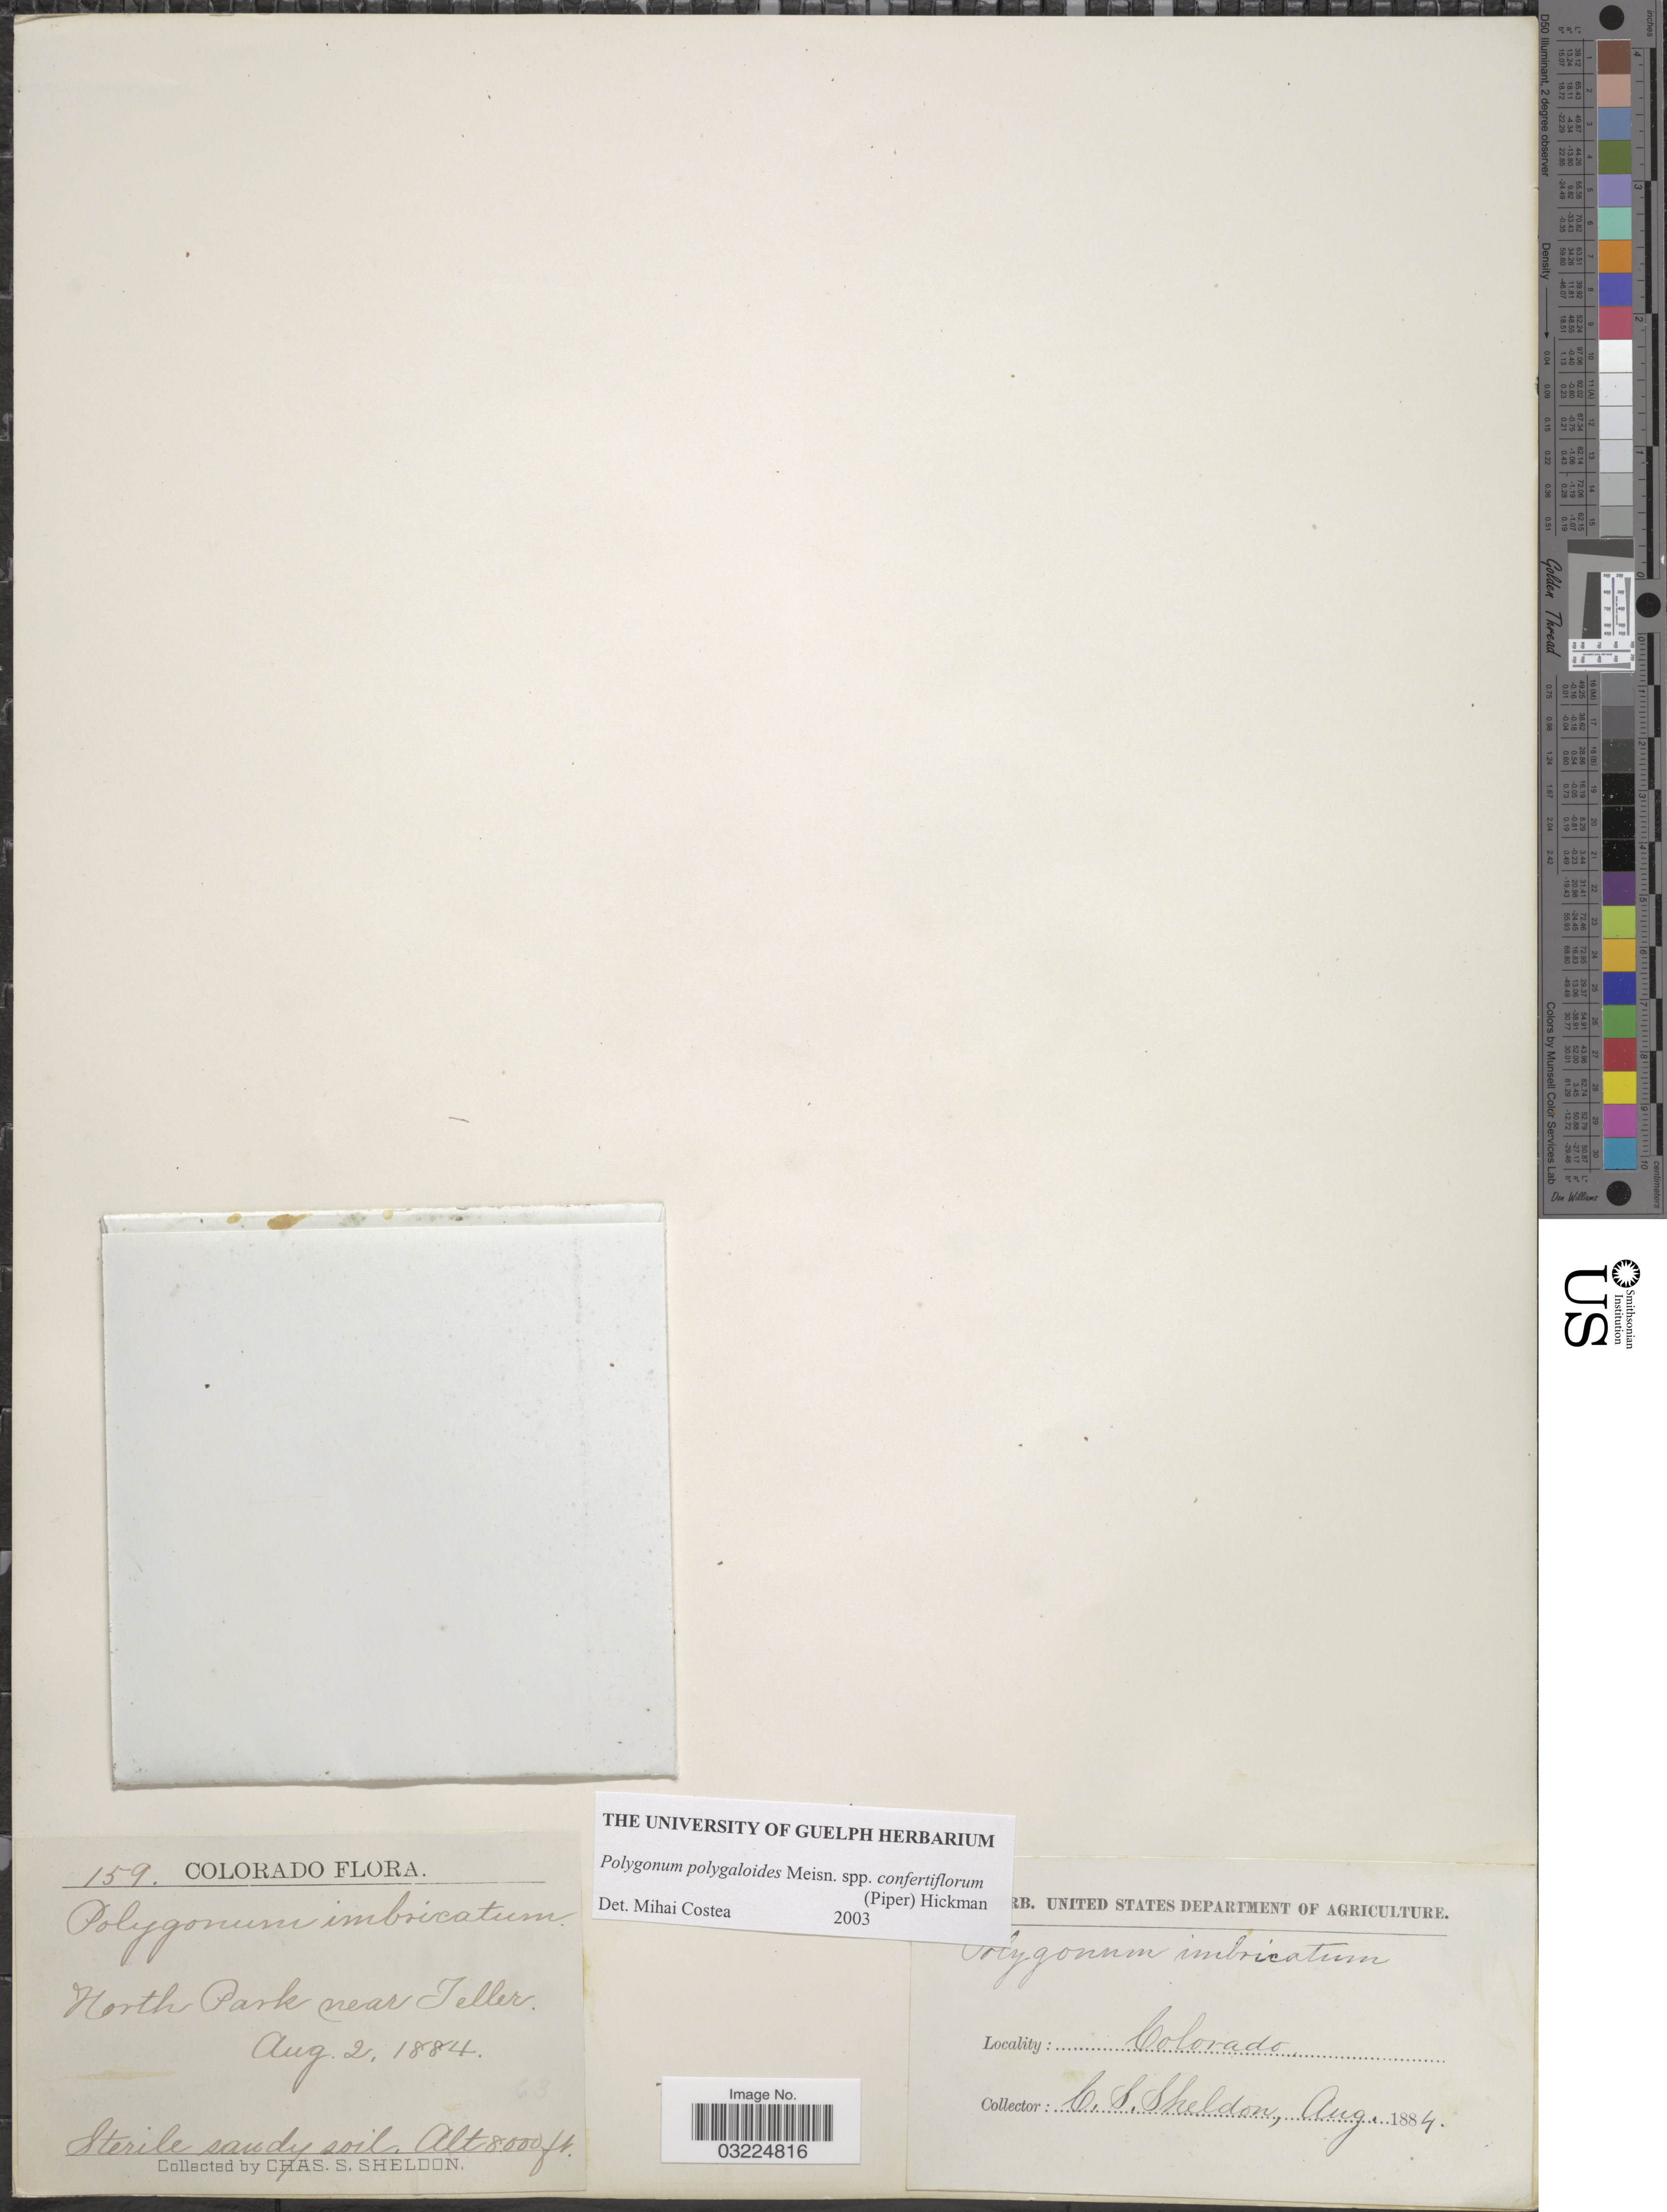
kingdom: Plantae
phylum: Tracheophyta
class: Magnoliopsida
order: Caryophyllales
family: Polygonaceae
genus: Polygonum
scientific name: Polygonum polygaloides subsp. confertiflorum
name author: (Nutt. ex Piper) Hickman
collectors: C. S. Sheldon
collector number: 159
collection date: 1884-08-02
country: United States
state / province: Colorado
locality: North Park near Teller.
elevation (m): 2438